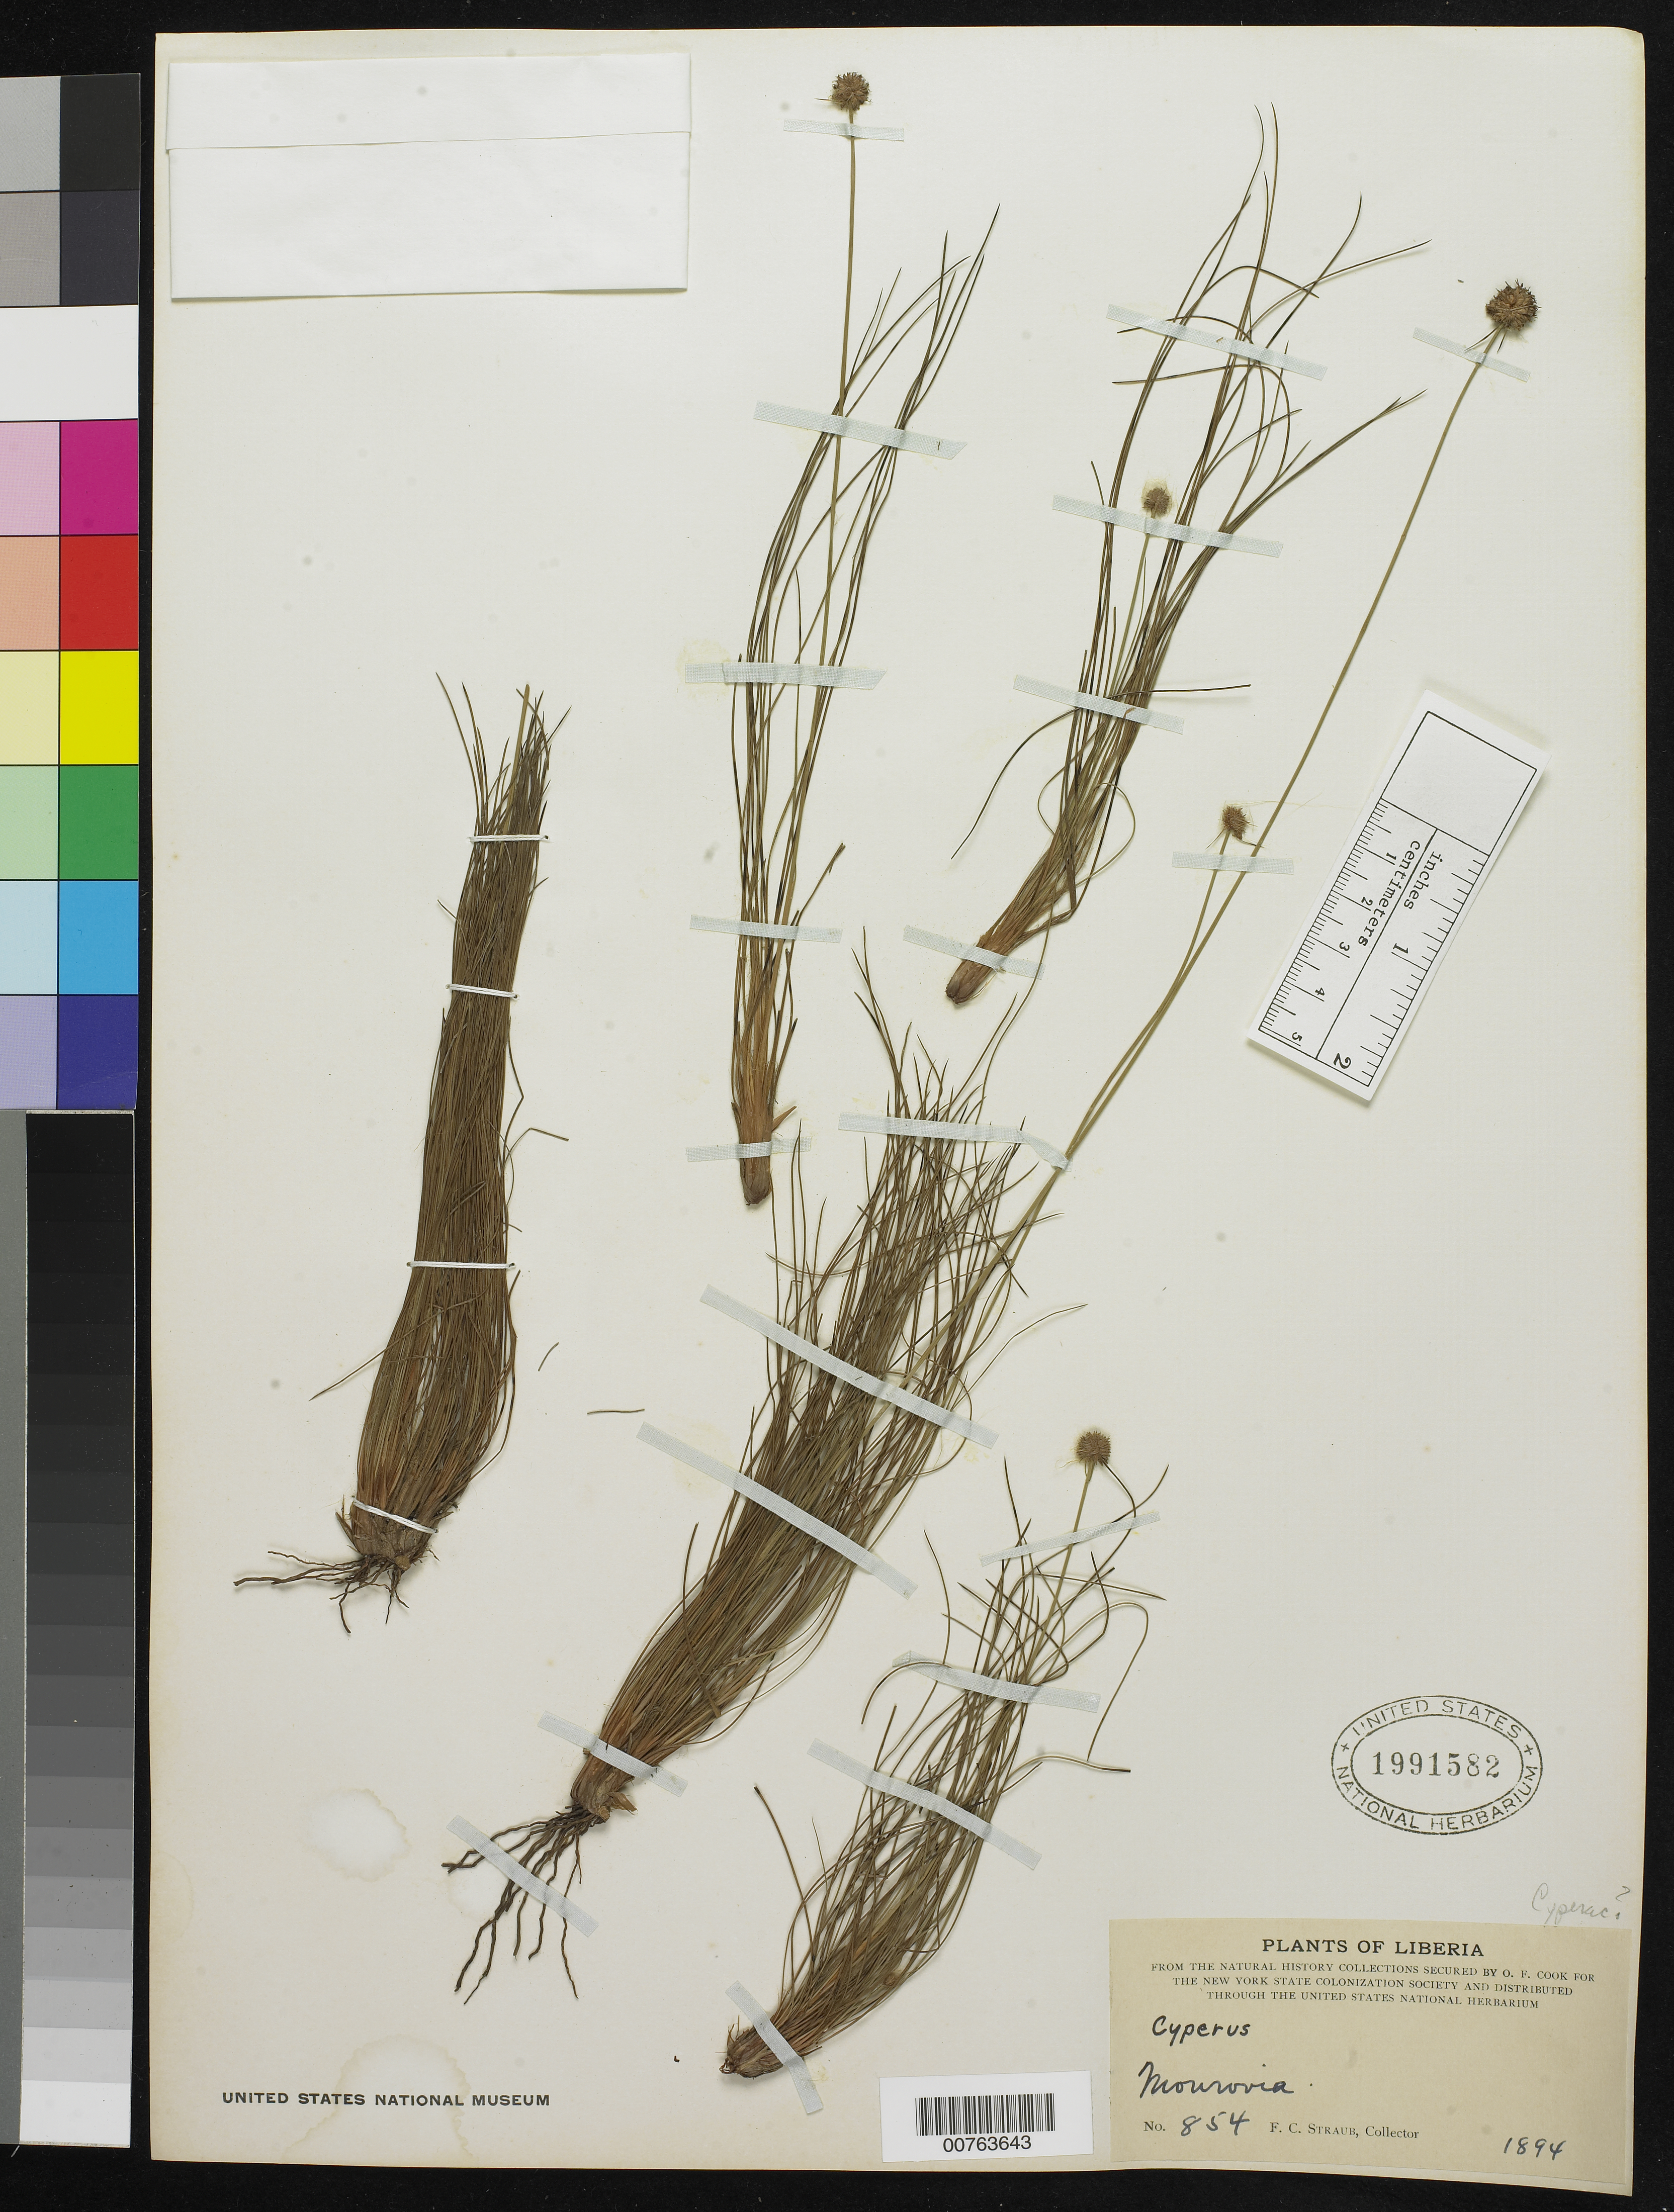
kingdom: Plantae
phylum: Tracheophyta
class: Liliopsida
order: Poales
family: Cyperaceae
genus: Cyperus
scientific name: Cyperus sp.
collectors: F. Straub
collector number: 854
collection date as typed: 1894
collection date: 1894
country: Liberia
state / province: Montserrado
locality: Monrovia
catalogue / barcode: US 1991582